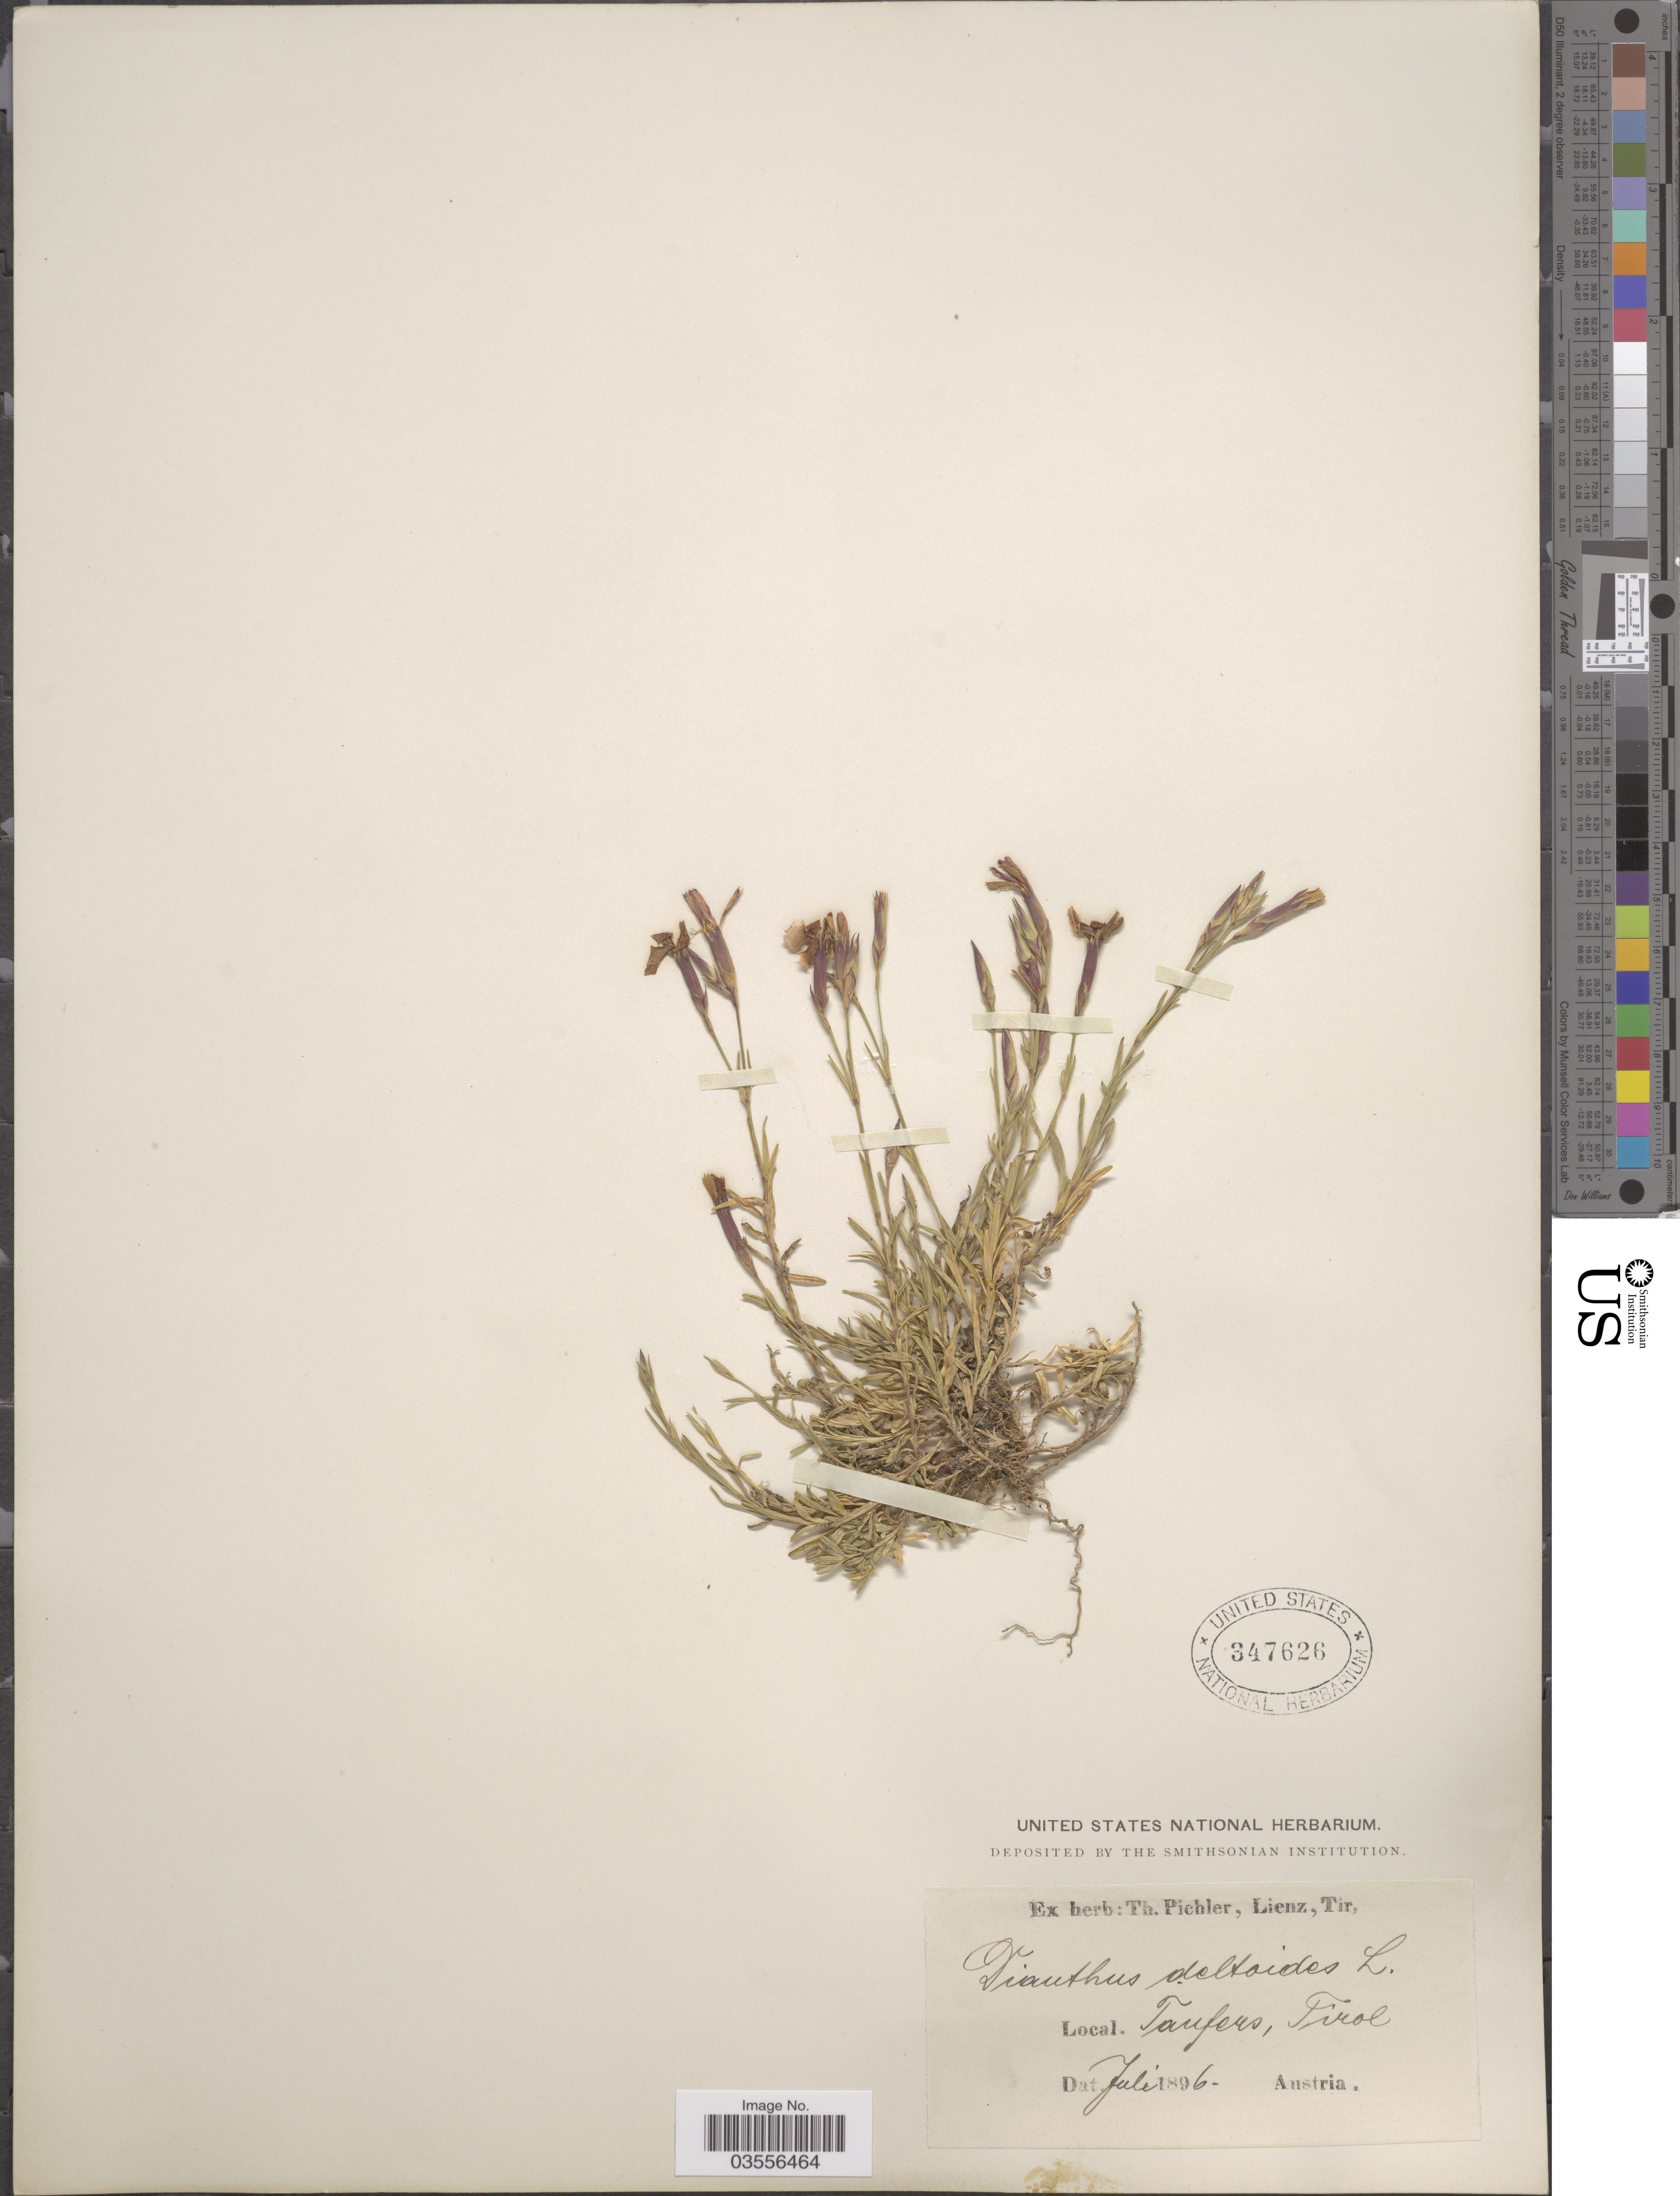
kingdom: Plantae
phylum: Tracheophyta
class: Magnoliopsida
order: Caryophyllales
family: Caryophyllaceae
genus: Dianthus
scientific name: Dianthus deltoides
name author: L.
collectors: ex herb. T. Pichler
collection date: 1896-07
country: Austria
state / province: Tirol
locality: Taufers.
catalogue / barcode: US 347626